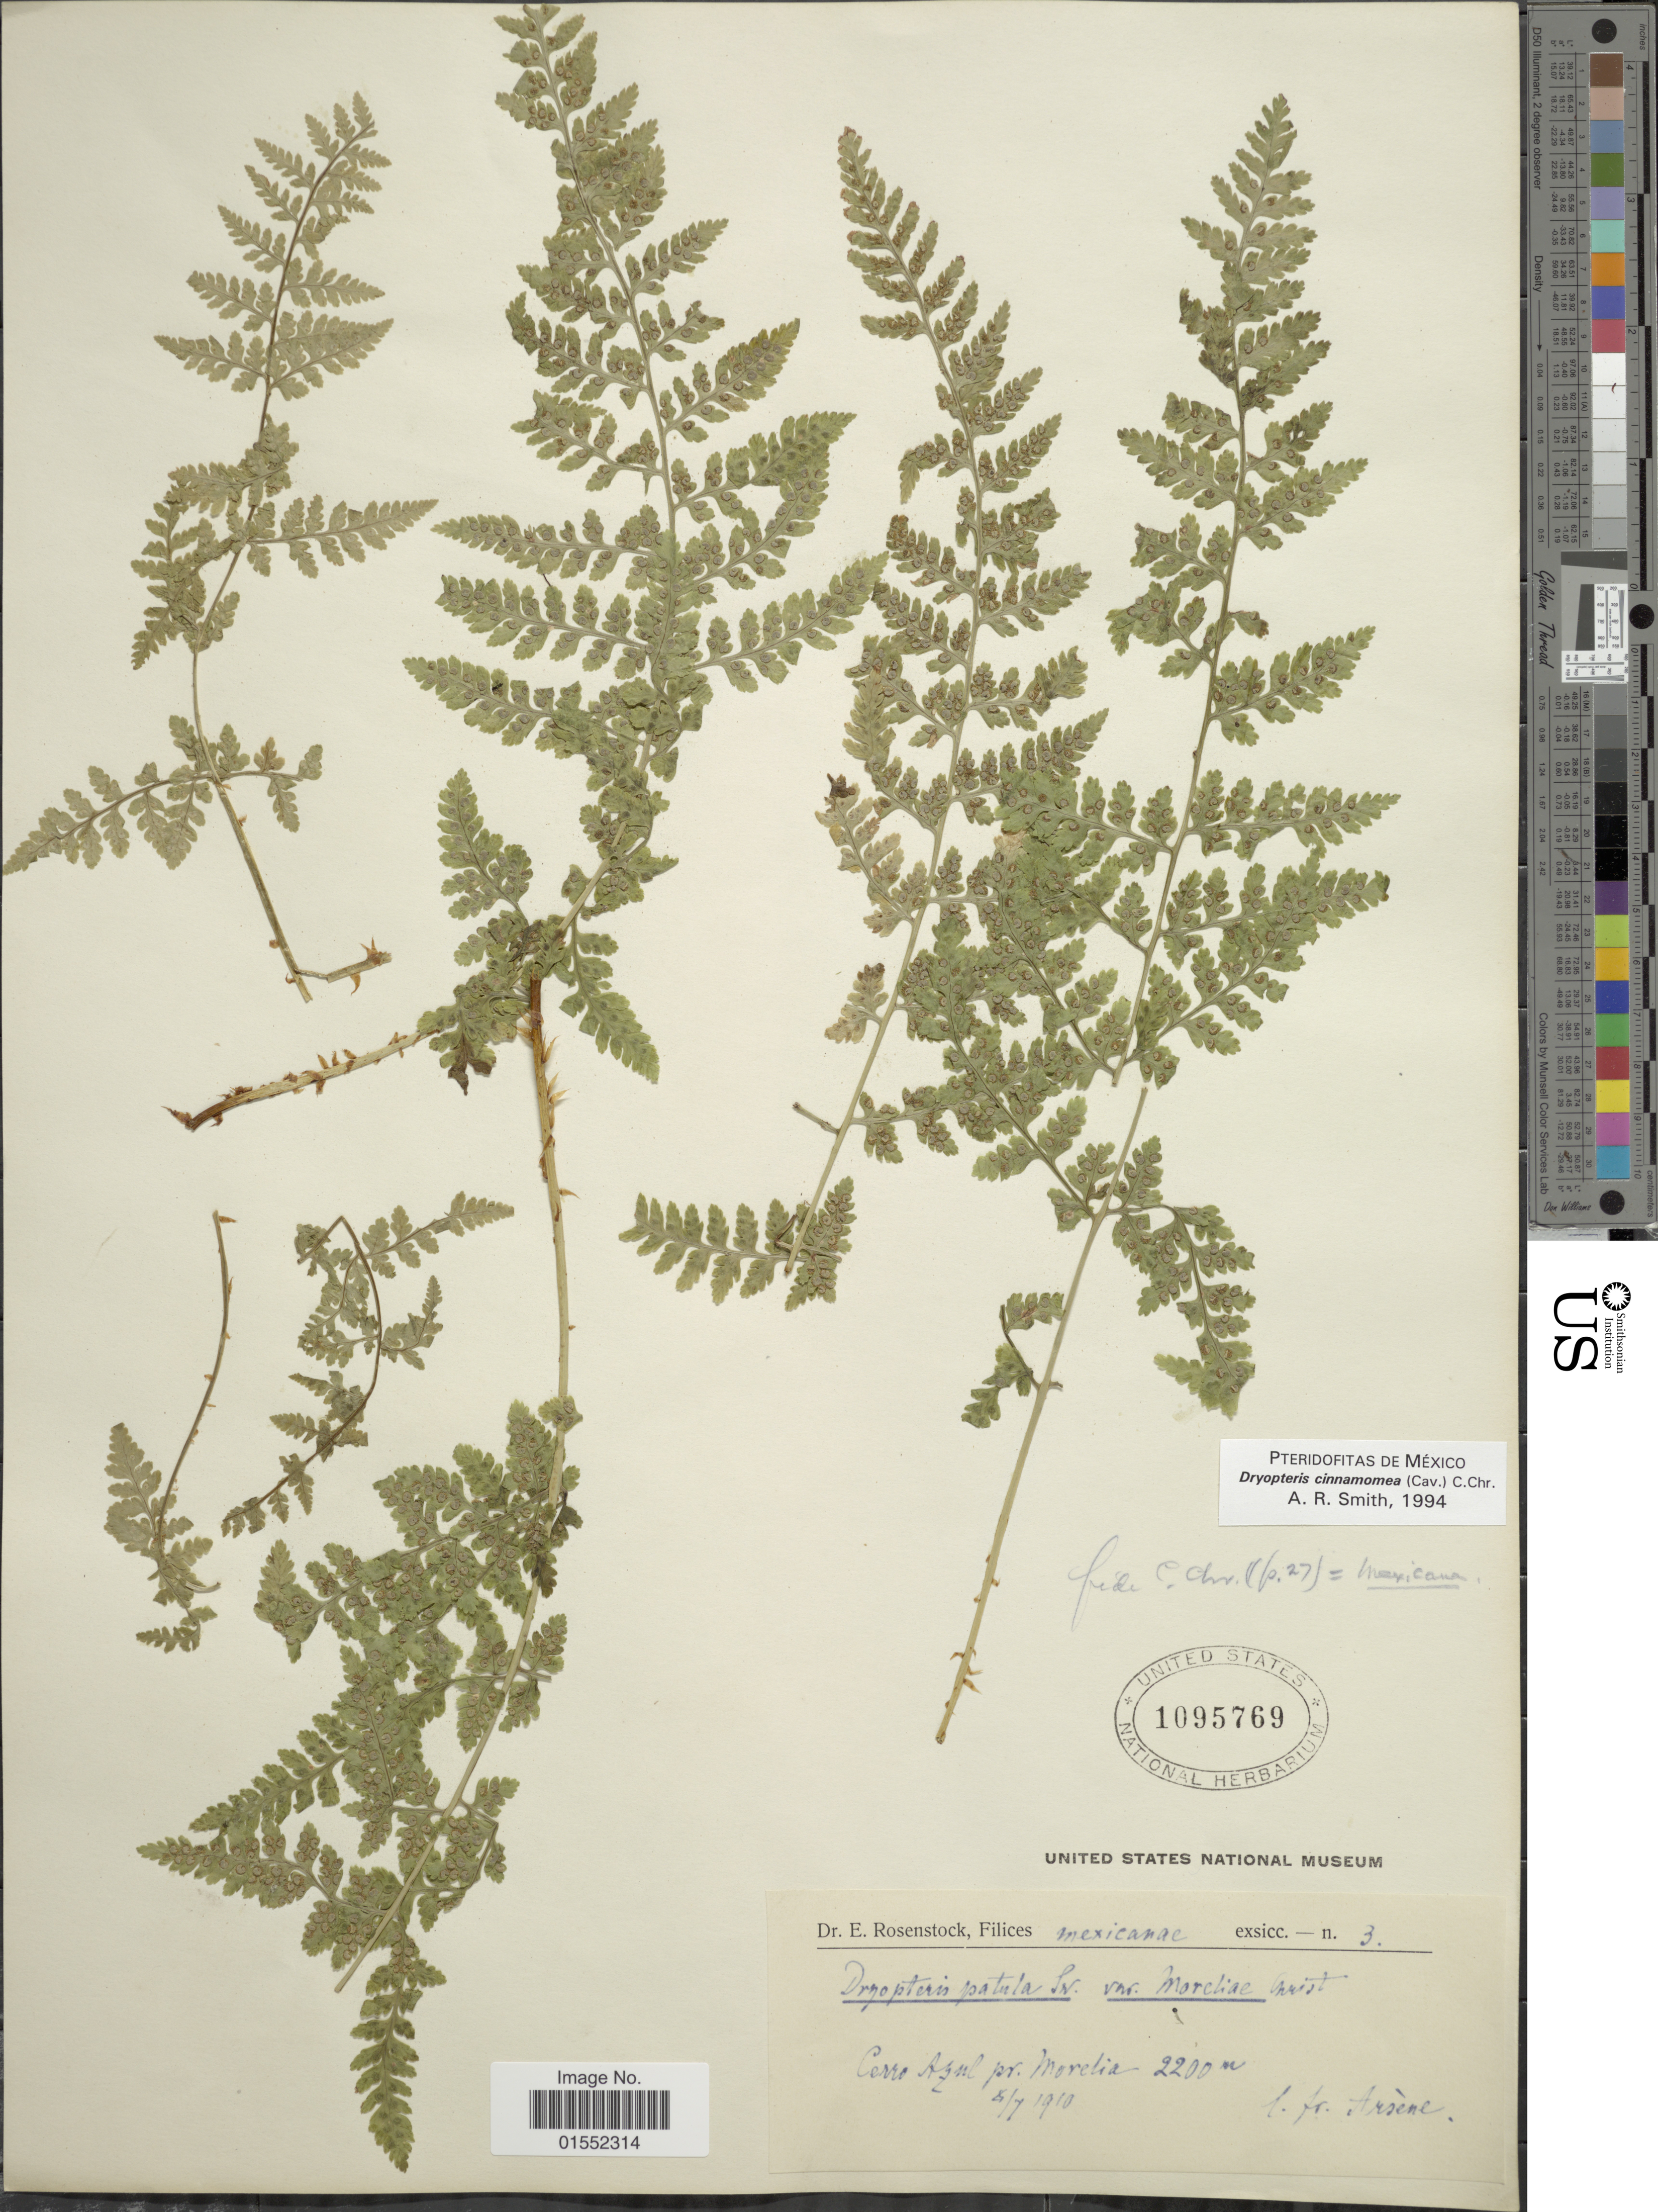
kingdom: Plantae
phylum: Tracheophyta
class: Polypodiopsida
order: Polypodiales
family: Dryopteridaceae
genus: Dryopteris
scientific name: Dryopteris cinnamomea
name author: (Cav.) C. Chr.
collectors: F. Arsène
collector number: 3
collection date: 1910-07-08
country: Mexico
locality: Cerro Azul pr. Morelia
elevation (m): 2200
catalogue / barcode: US 1095769